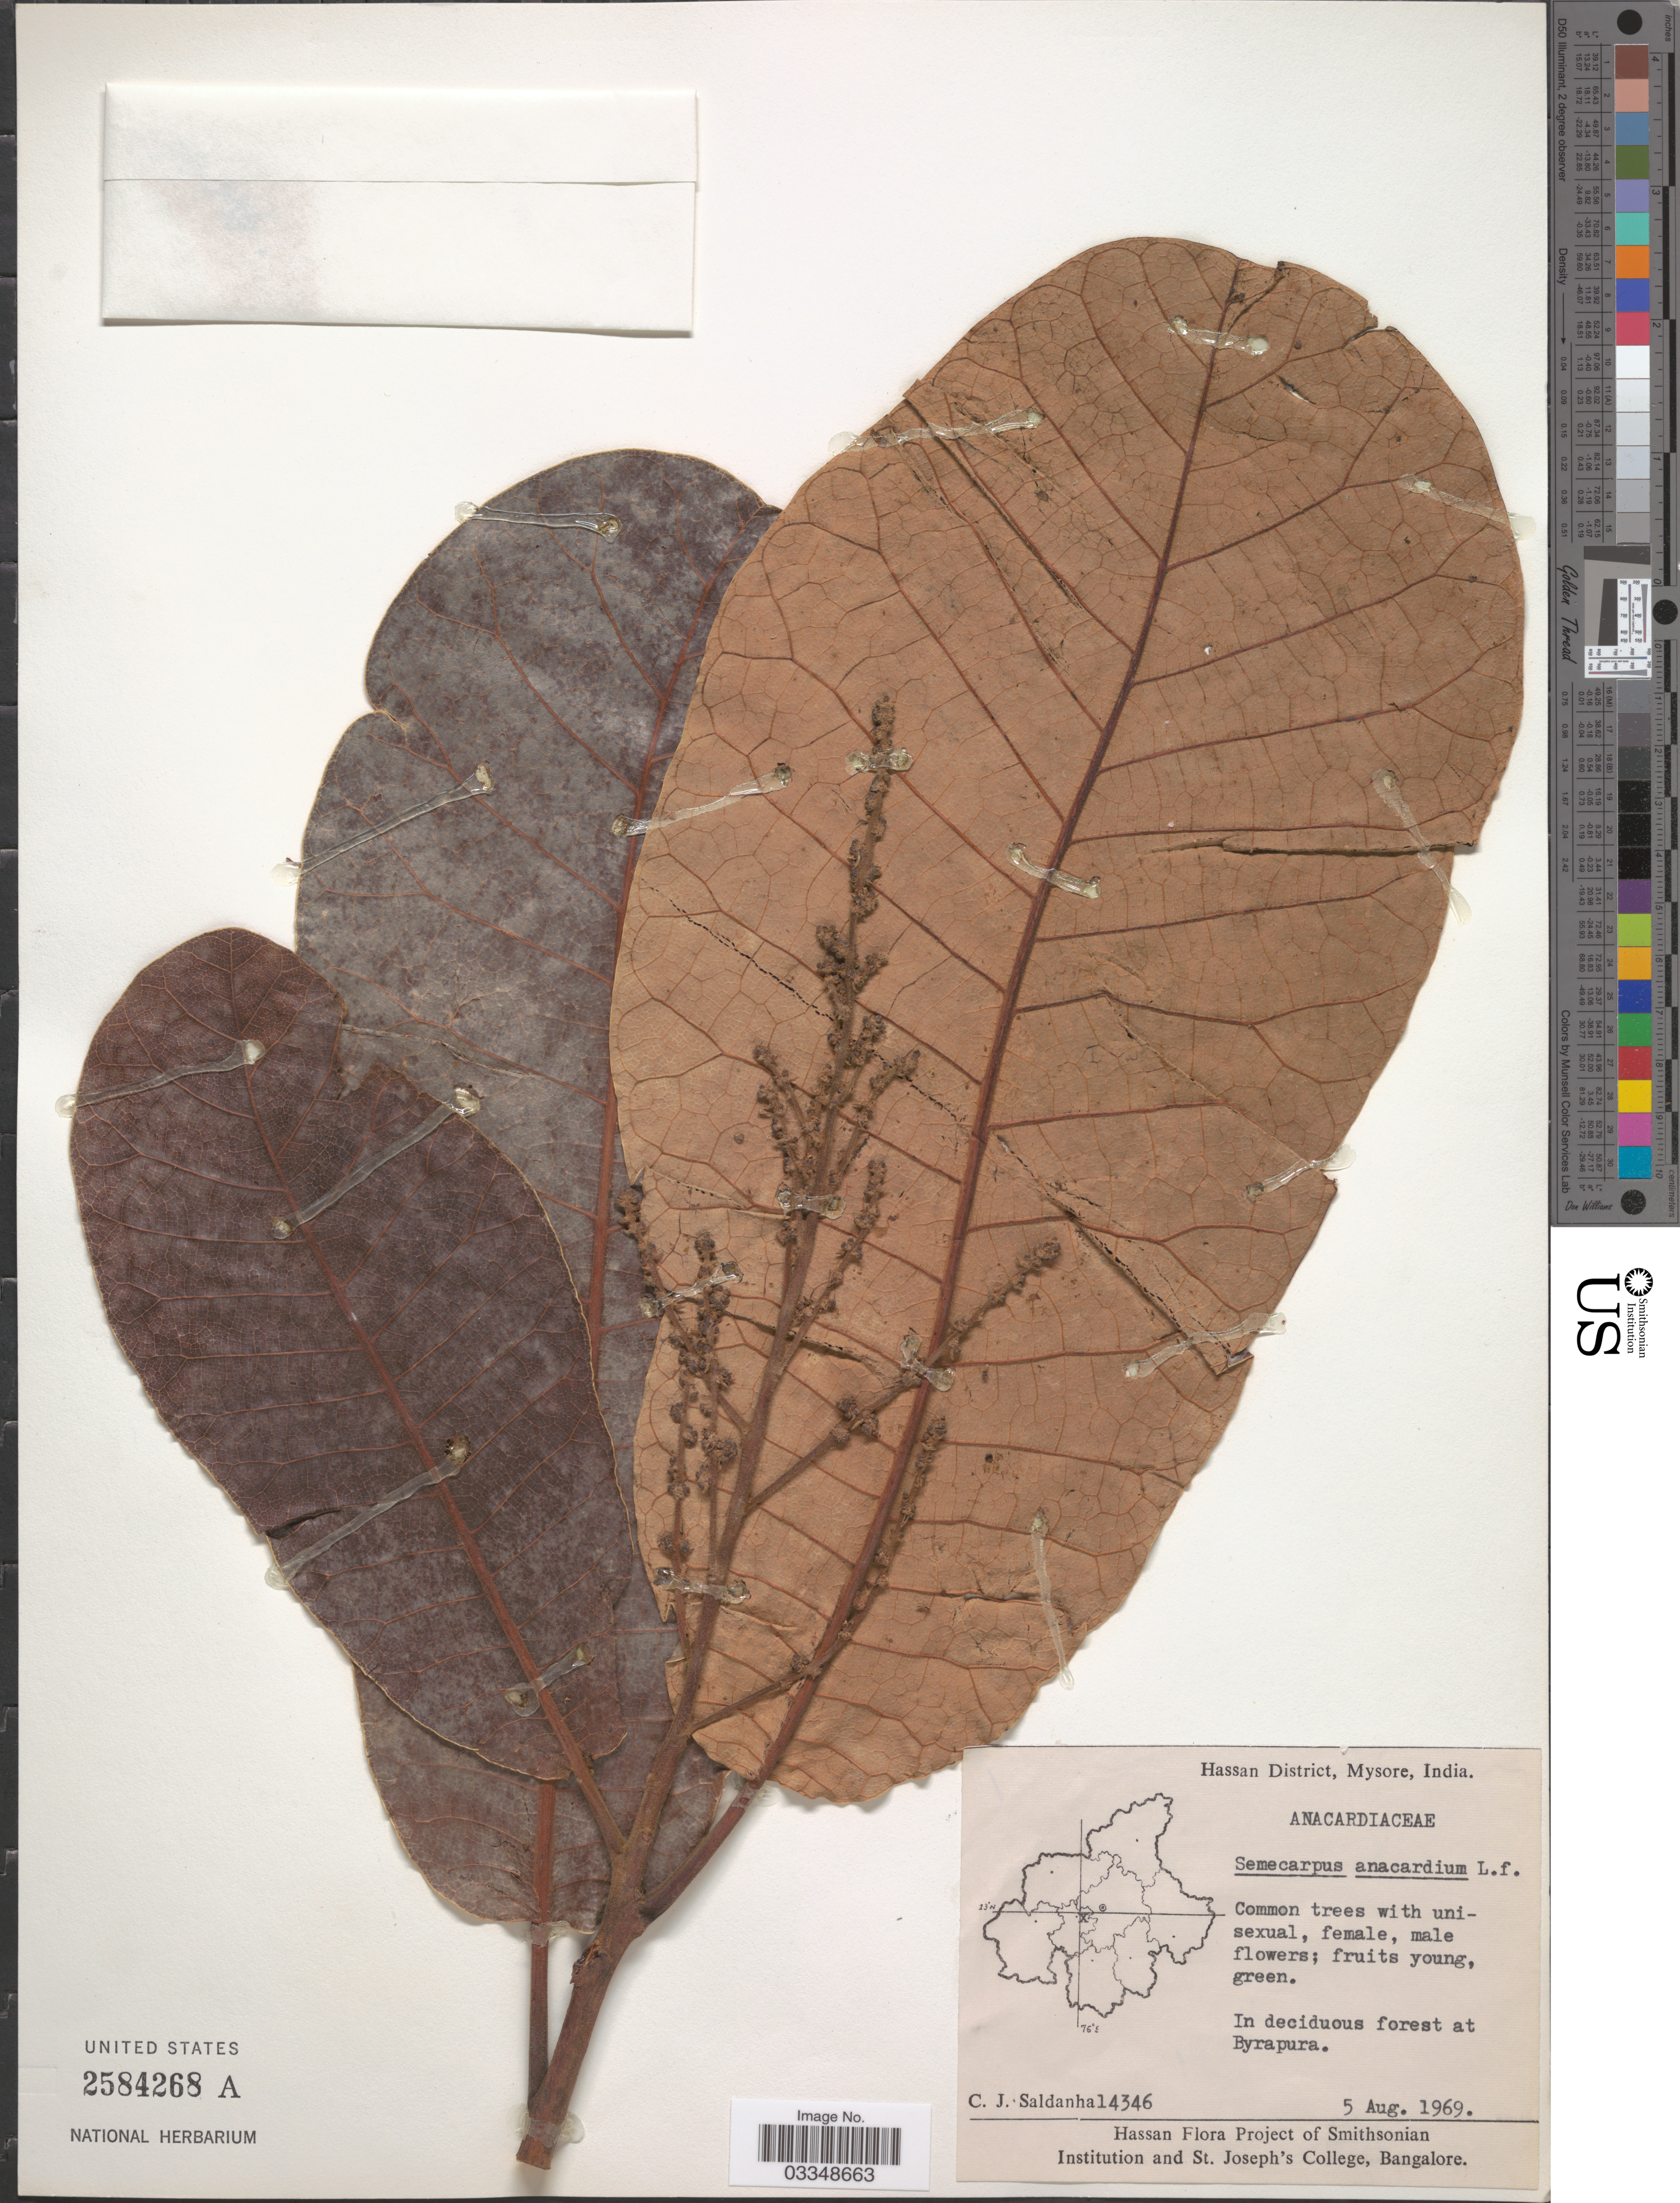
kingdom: Plantae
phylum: Tracheophyta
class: Magnoliopsida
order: Sapindales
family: Anacardiaceae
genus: Semecarpus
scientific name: Semecarpus anacardium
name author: L. f.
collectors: C. J. Saldanha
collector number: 14346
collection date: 1969-08-05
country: India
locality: Hassan District, Mysore. In deciduous forest at Byrapura.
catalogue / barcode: US 2584268A